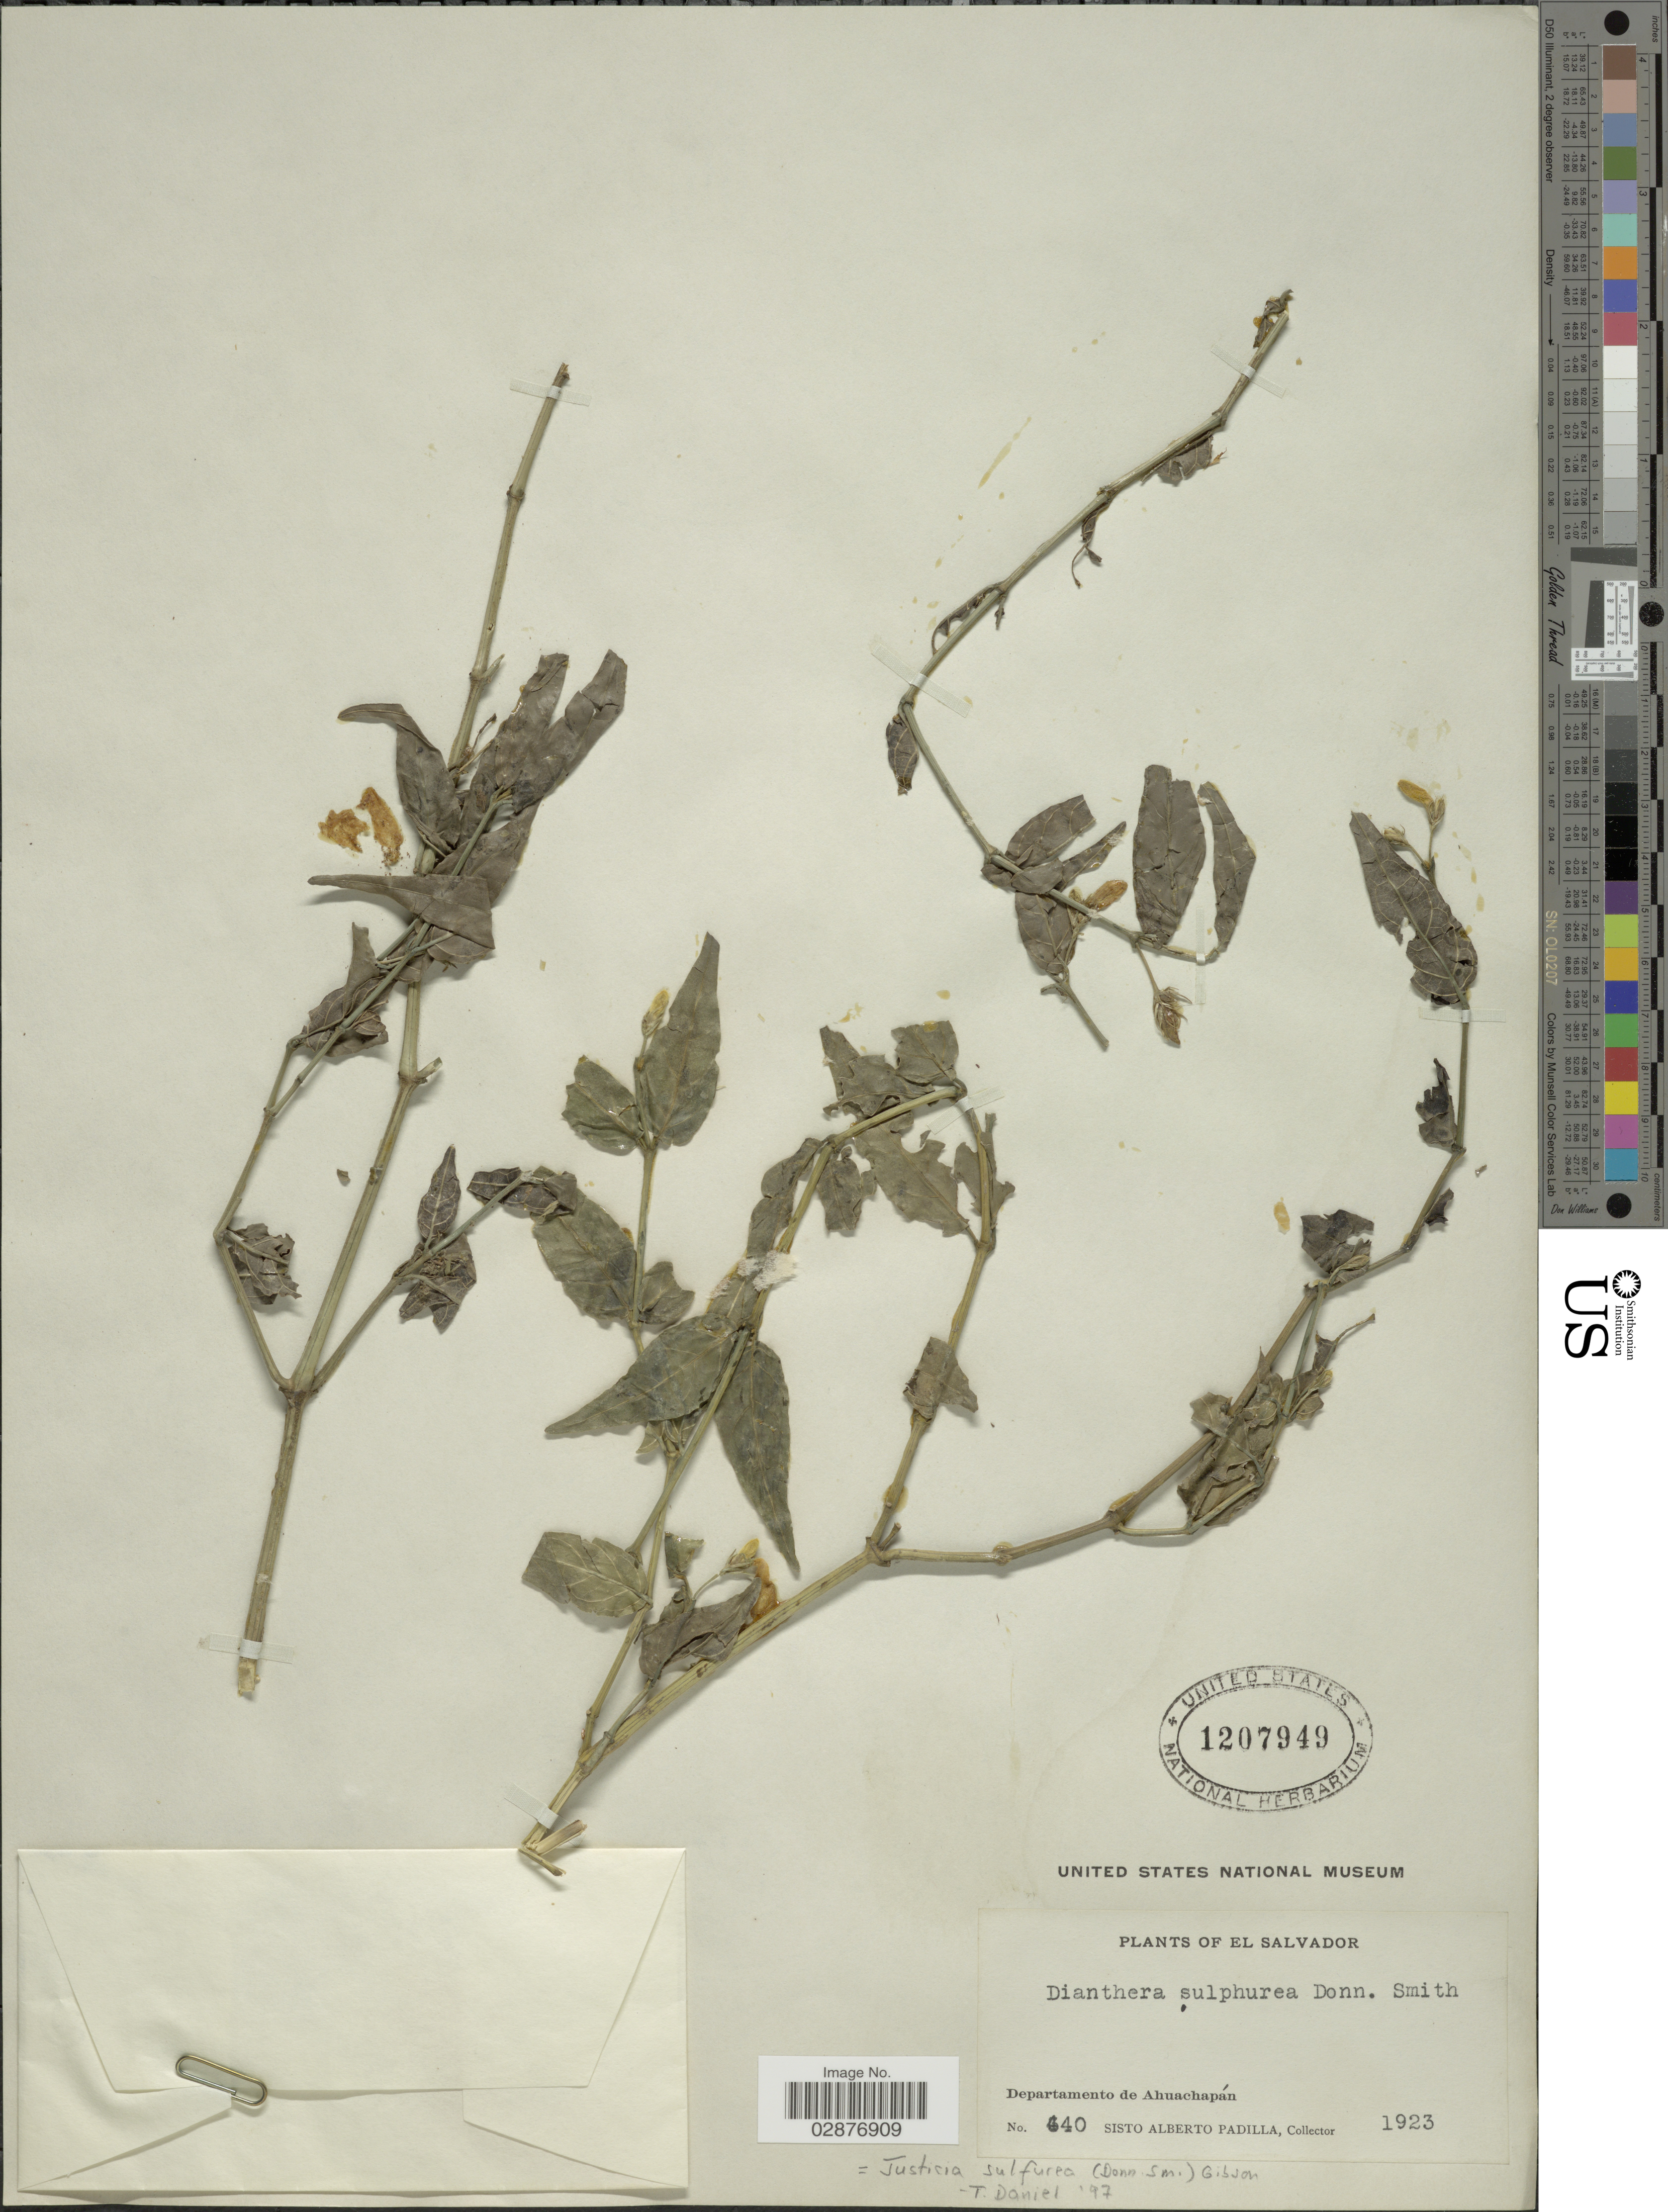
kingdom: Plantae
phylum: Tracheophyta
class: Magnoliopsida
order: Lamiales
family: Acanthaceae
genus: Justicia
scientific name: Justicia sulfurea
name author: (Donn. Sm.) D.N. Gibson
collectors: S. A. Padilla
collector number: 640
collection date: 1923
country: El Salvador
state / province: Ahuachapan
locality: Departamento de Ahuachapán.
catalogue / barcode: US 1207949